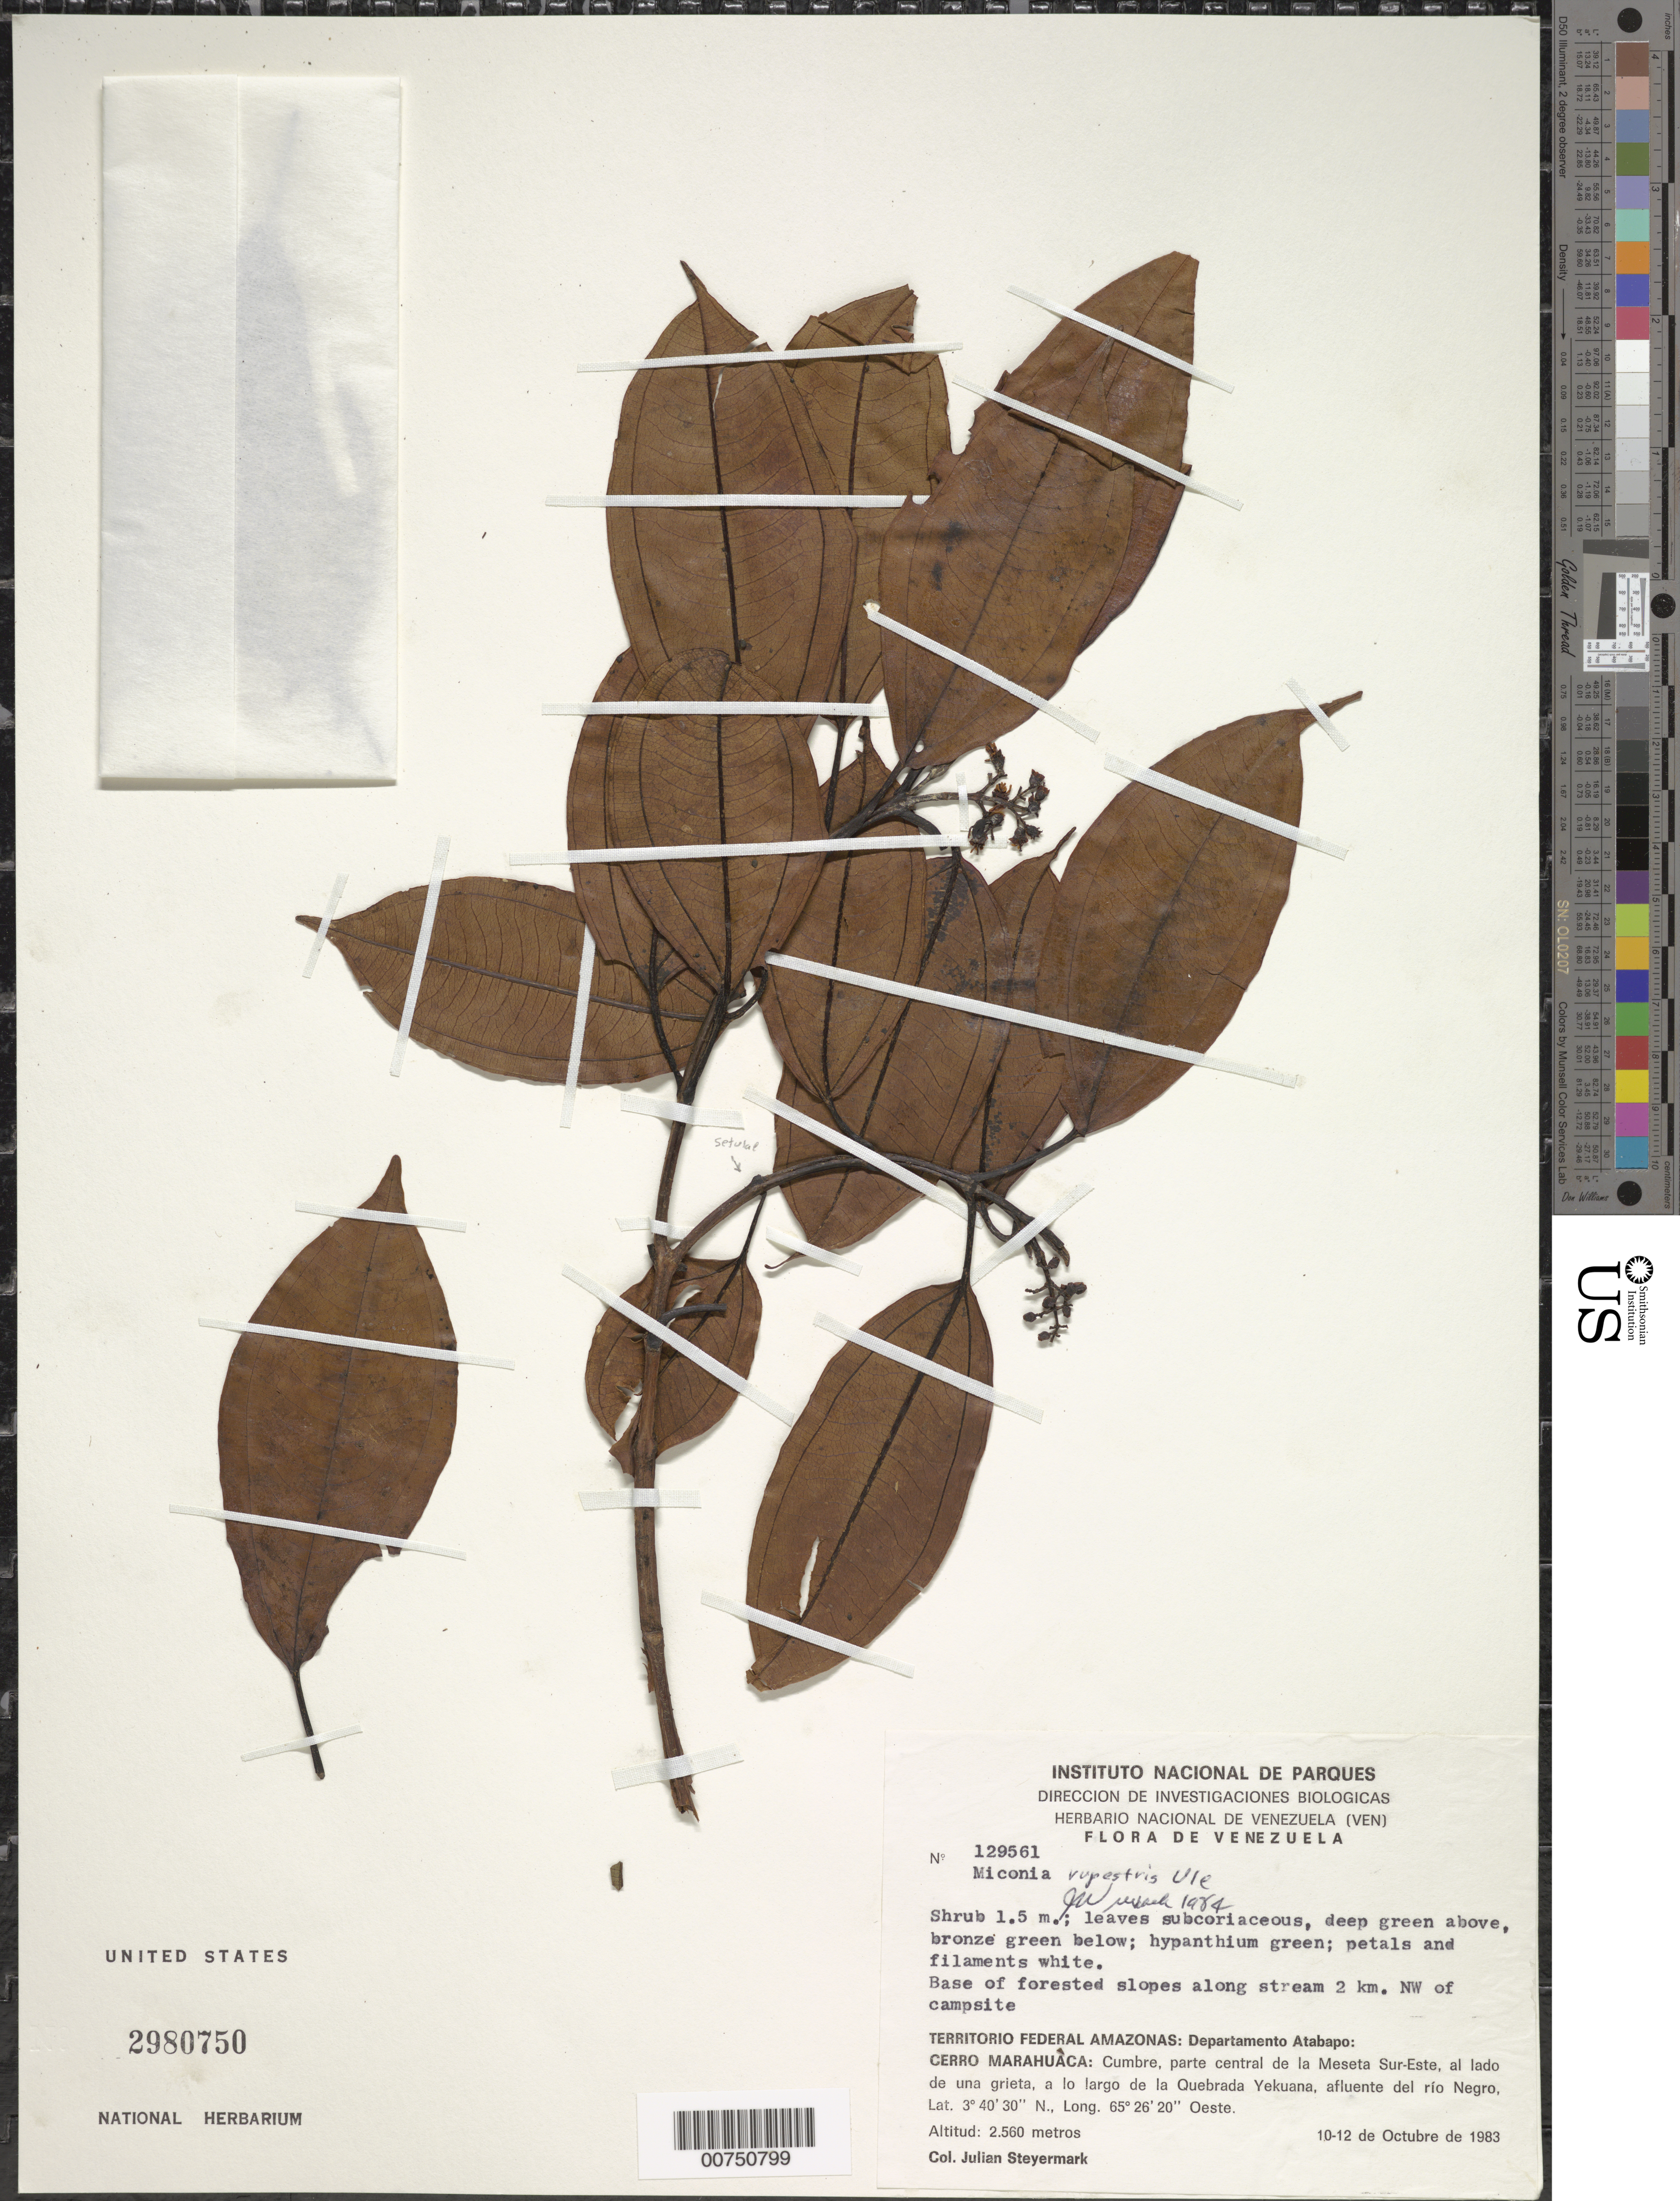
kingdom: Plantae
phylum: Tracheophyta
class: Magnoliopsida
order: Myrtales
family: Melastomataceae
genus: Miconia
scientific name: Miconia rupestris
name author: Ule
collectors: J. Steyermark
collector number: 129561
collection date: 1983-10-10/1983-10-12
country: Venezuela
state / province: Amazonas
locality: Base of forested slopes along stream 2 km. NW of campsite. Territorio Federal Amazonas: Departamento Atabapo: Cerro Marahuaca: Cumbre, parte central de la Meseta Sur-Este, al lado de una grieta, a lo largo de la Quebrada Yekuana, afluente del río Negro.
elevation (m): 2560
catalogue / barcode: US 2980750